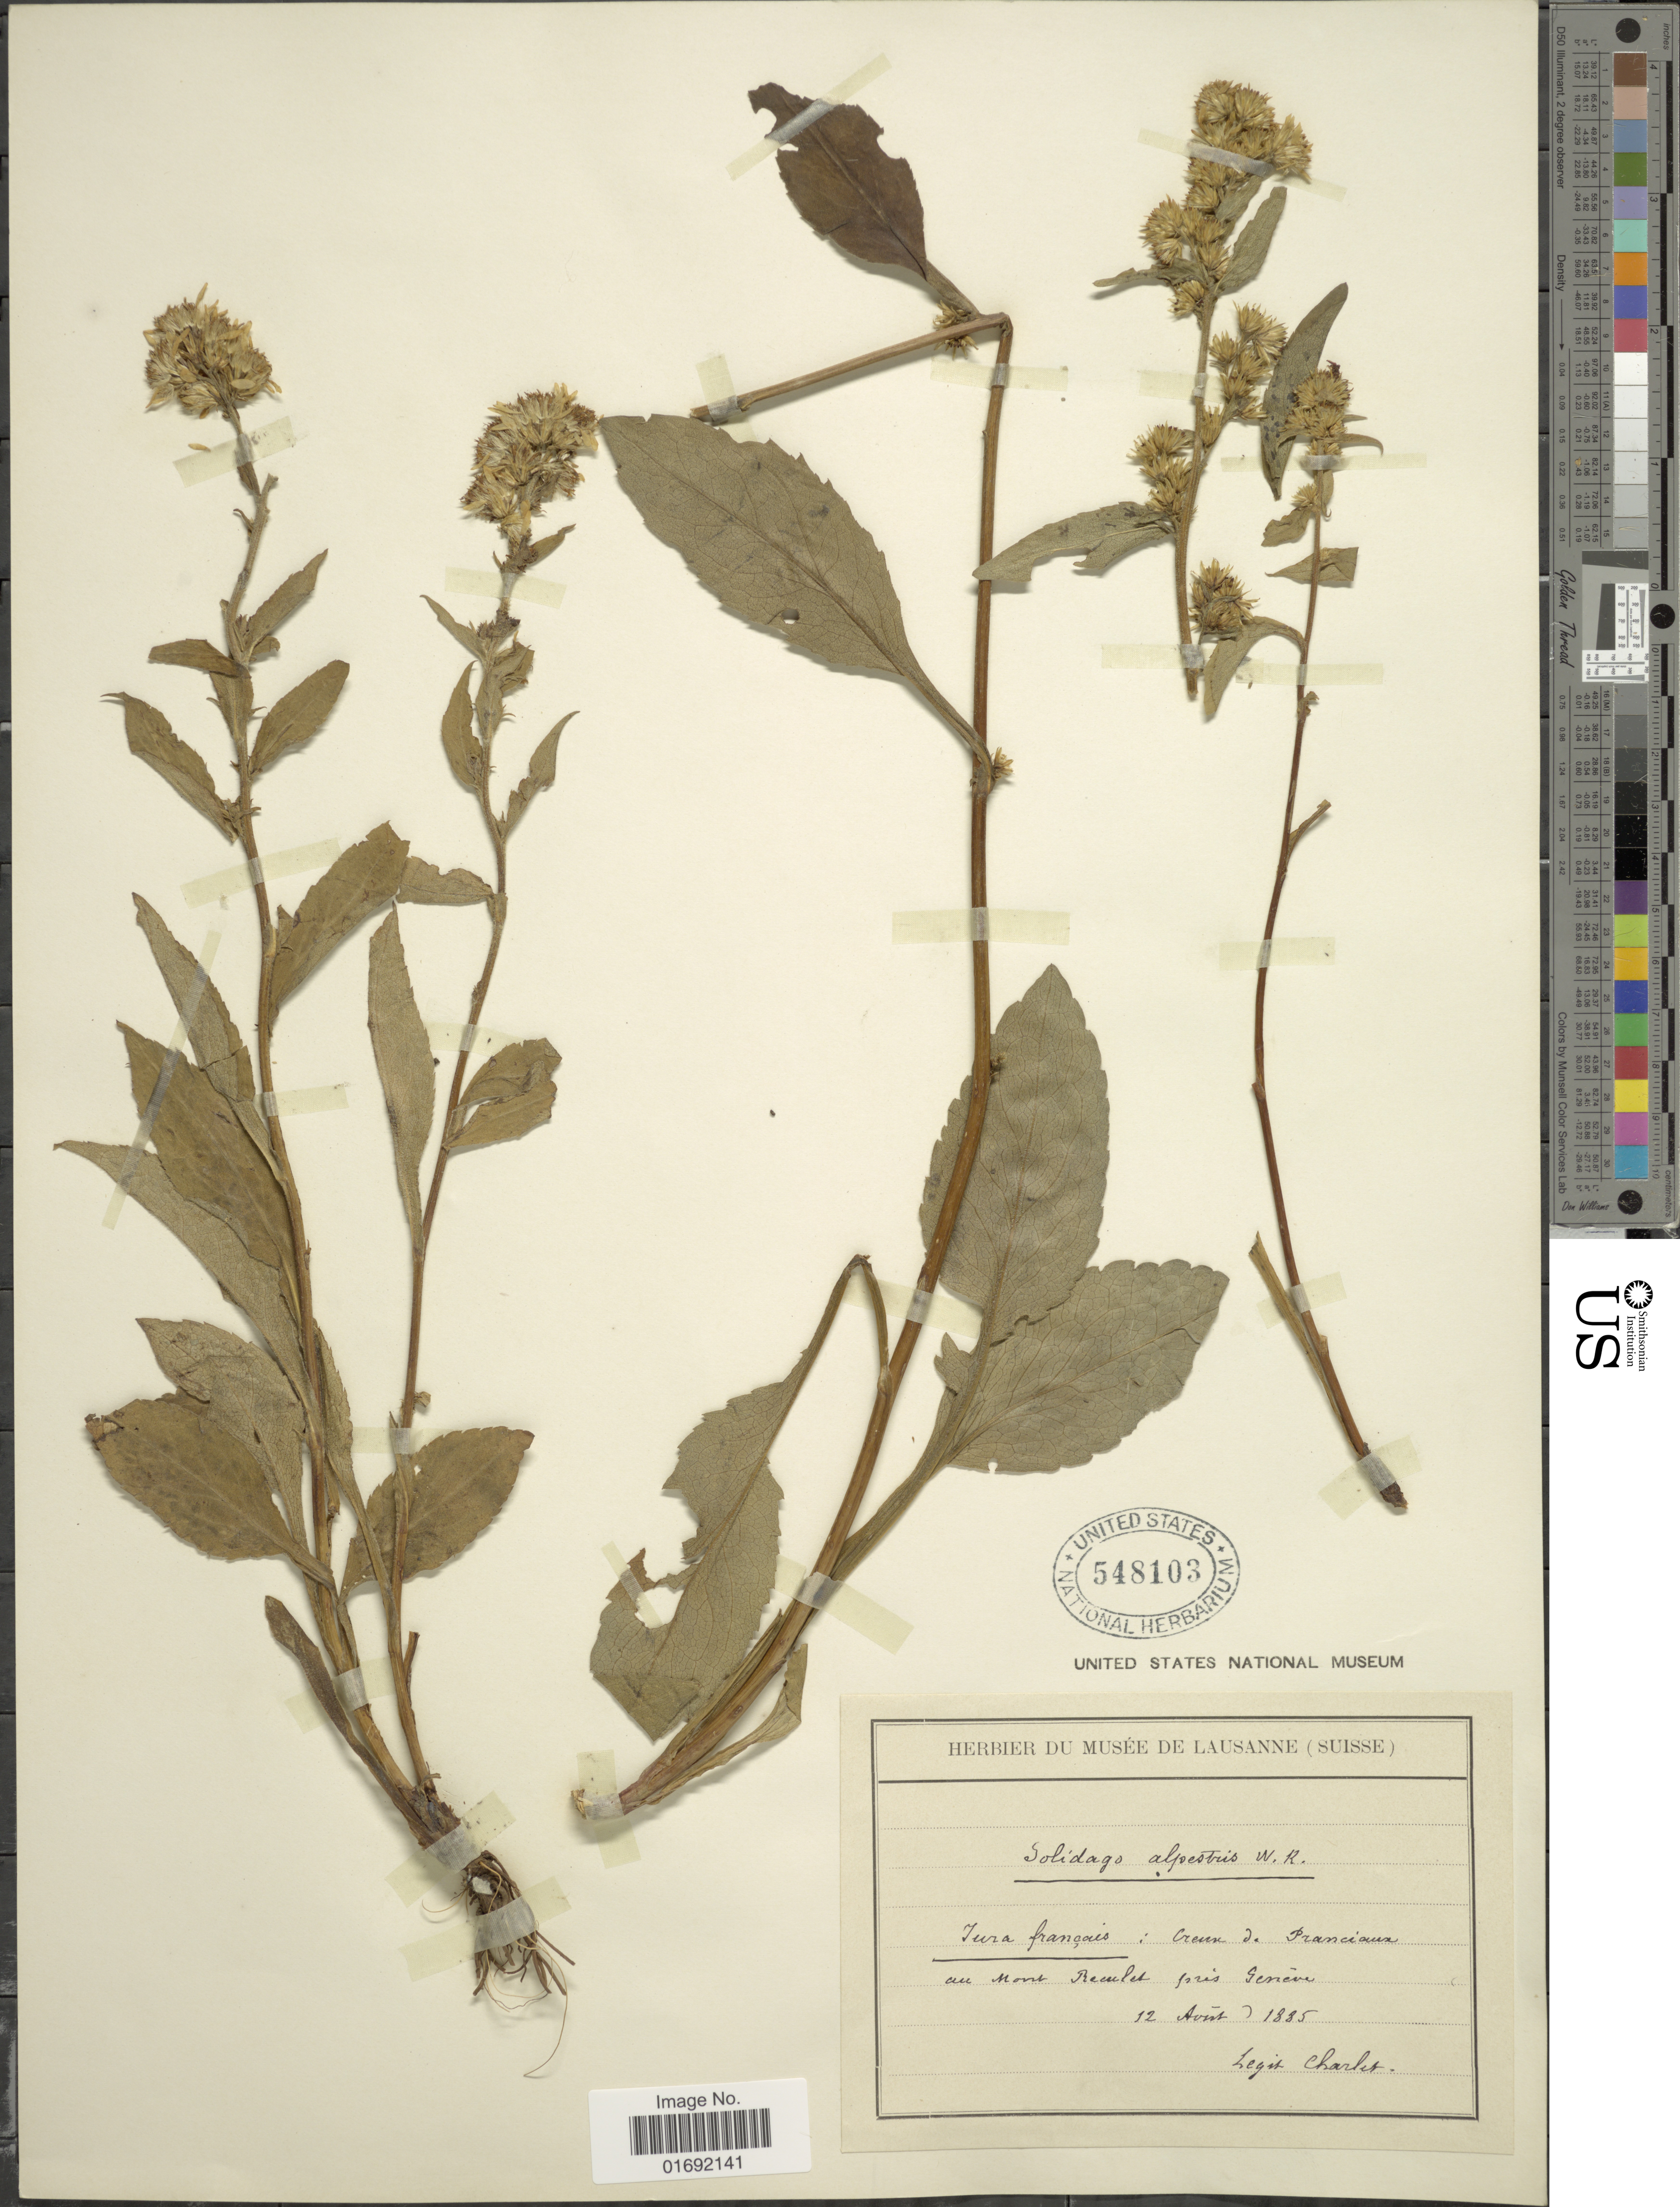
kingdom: Plantae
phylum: Tracheophyta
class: Magnoliopsida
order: Asterales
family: Asteraceae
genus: Solidago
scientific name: Solidago alpestris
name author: Waldst. & Kit. ex Willd.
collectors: -. Charles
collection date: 1885-08-12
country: France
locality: Creux de Pranciaux, au Mont Beculet pres Geneve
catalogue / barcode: US 548103